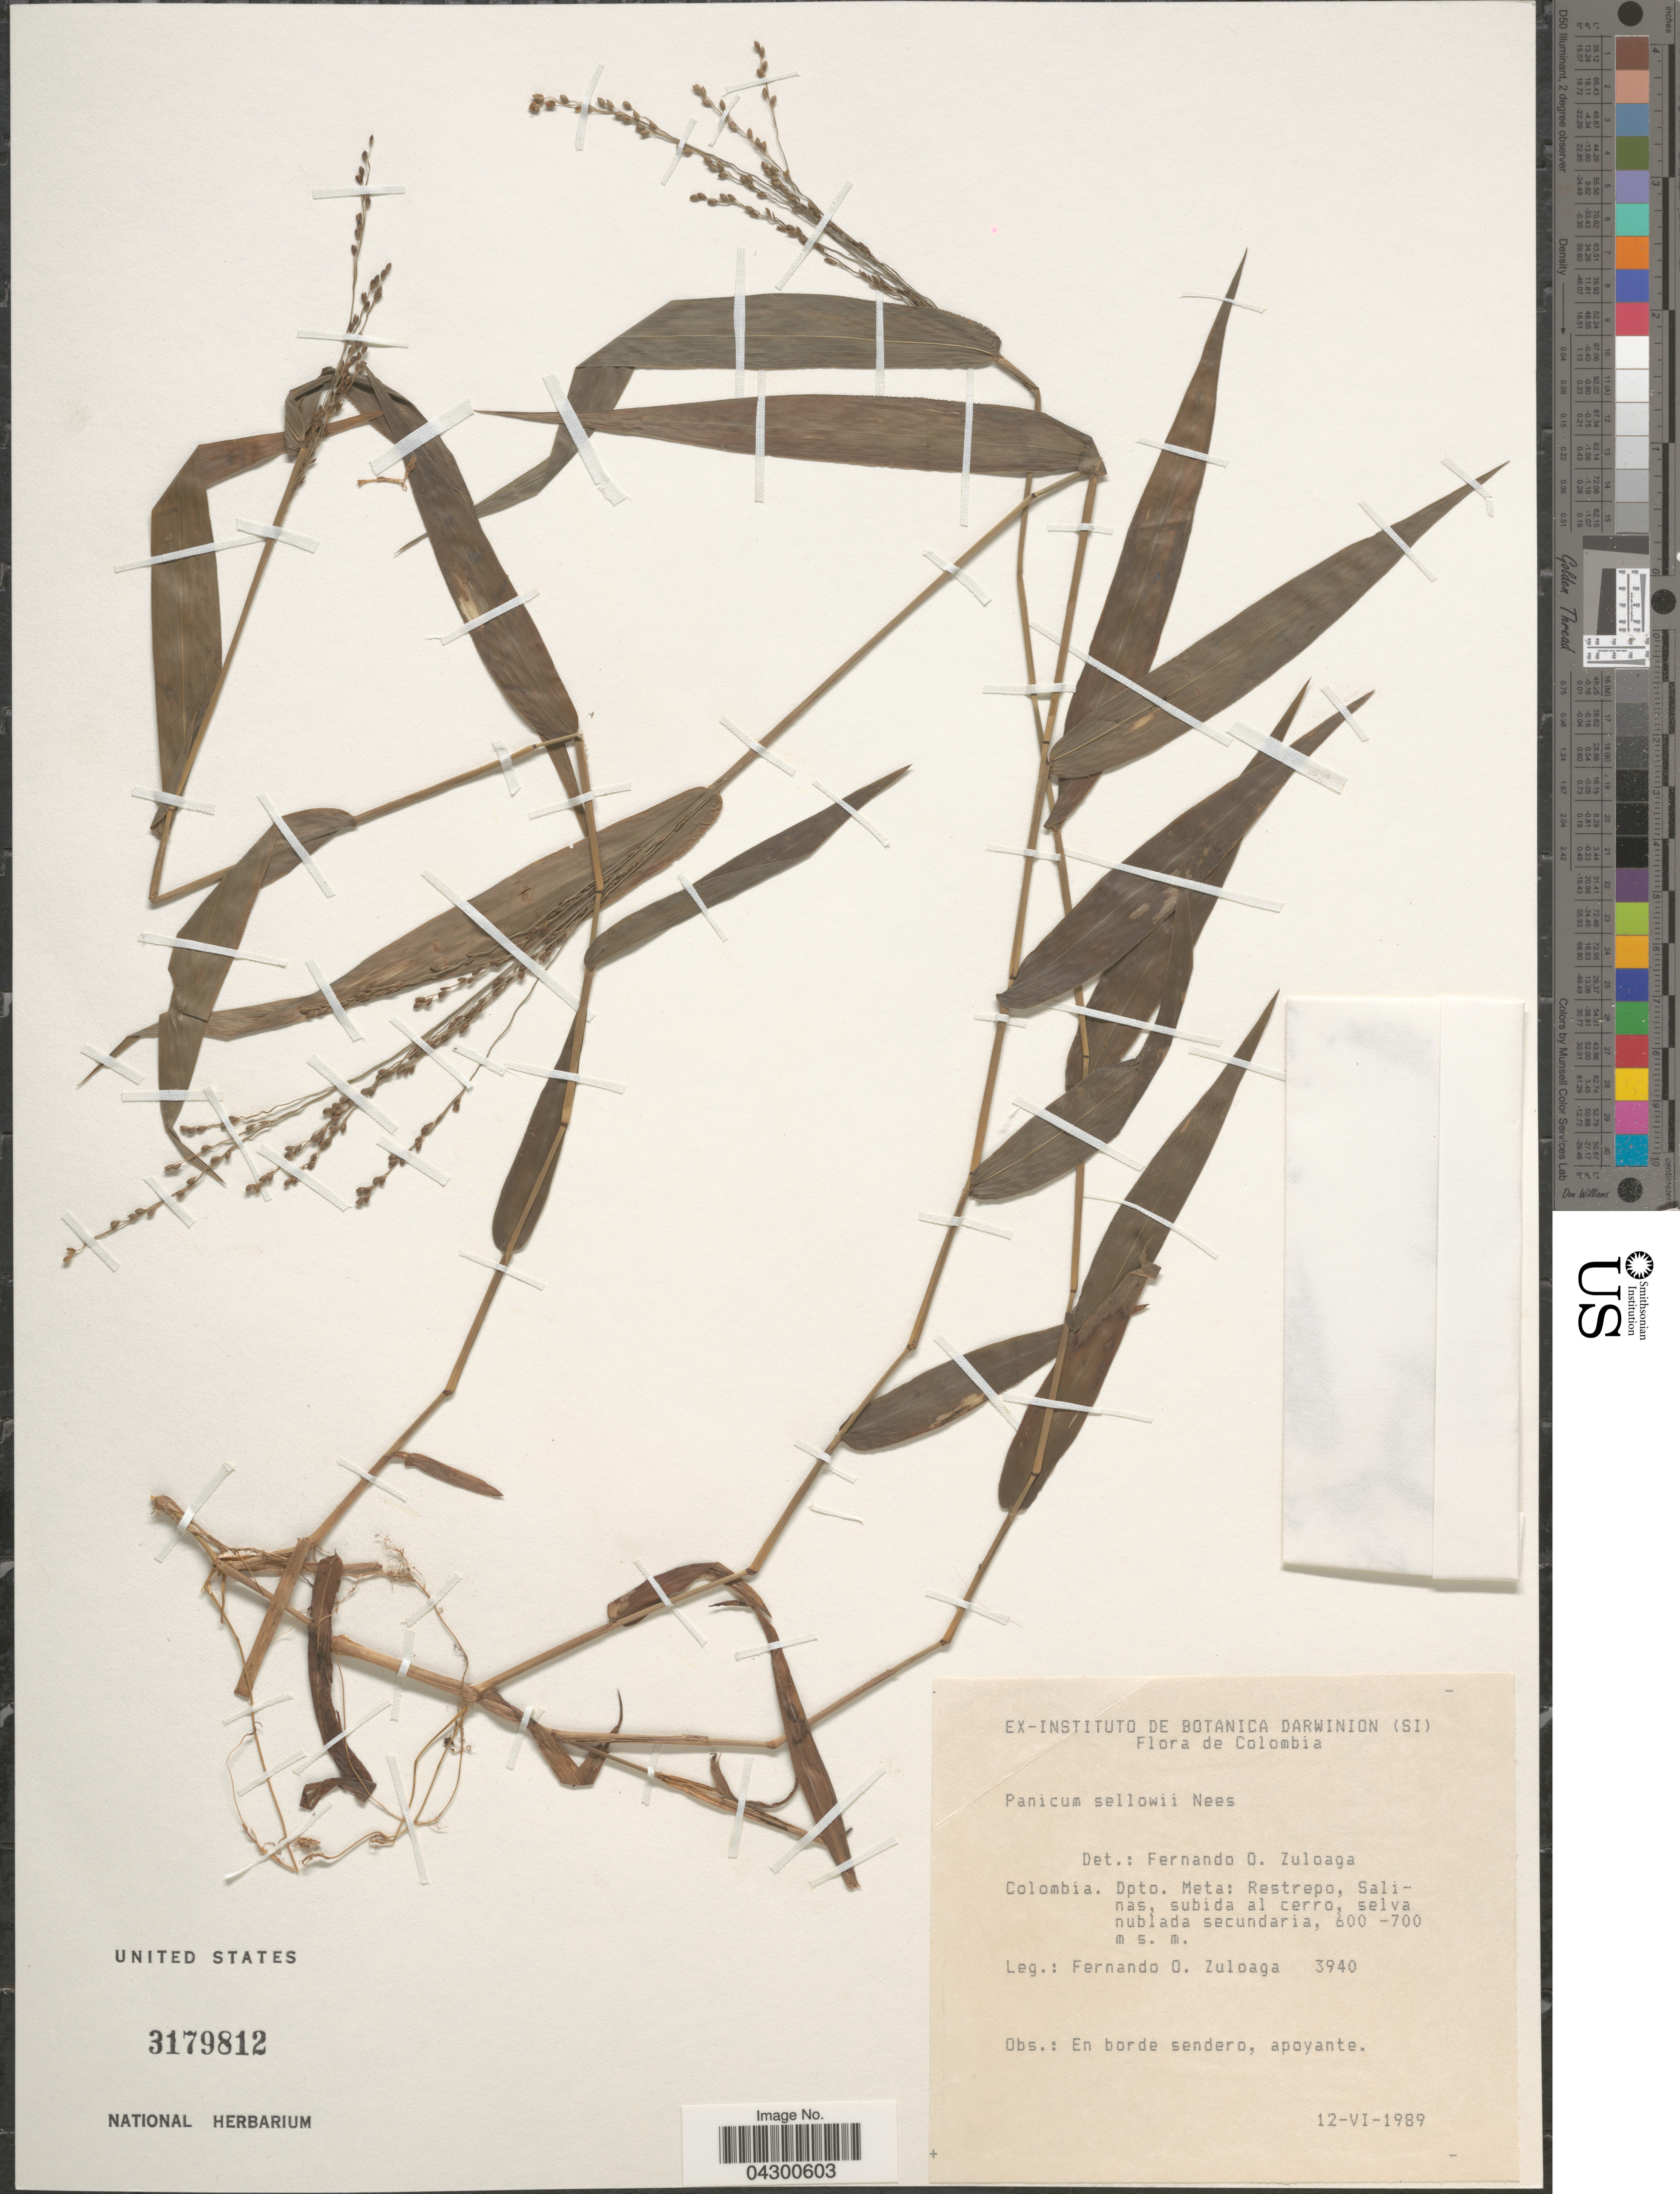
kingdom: Plantae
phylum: Tracheophyta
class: Liliopsida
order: Poales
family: Poaceae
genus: Panicum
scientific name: Panicum sellowii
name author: Nees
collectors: F. O. Zuloaga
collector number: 3940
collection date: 1989-06-12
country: Colombia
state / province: Meta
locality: Dpto. Meta: Restrepo, Salinas, subida al cerro, selva nublada secundaria. En borde sendero, apoyante.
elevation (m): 600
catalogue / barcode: US 3179812